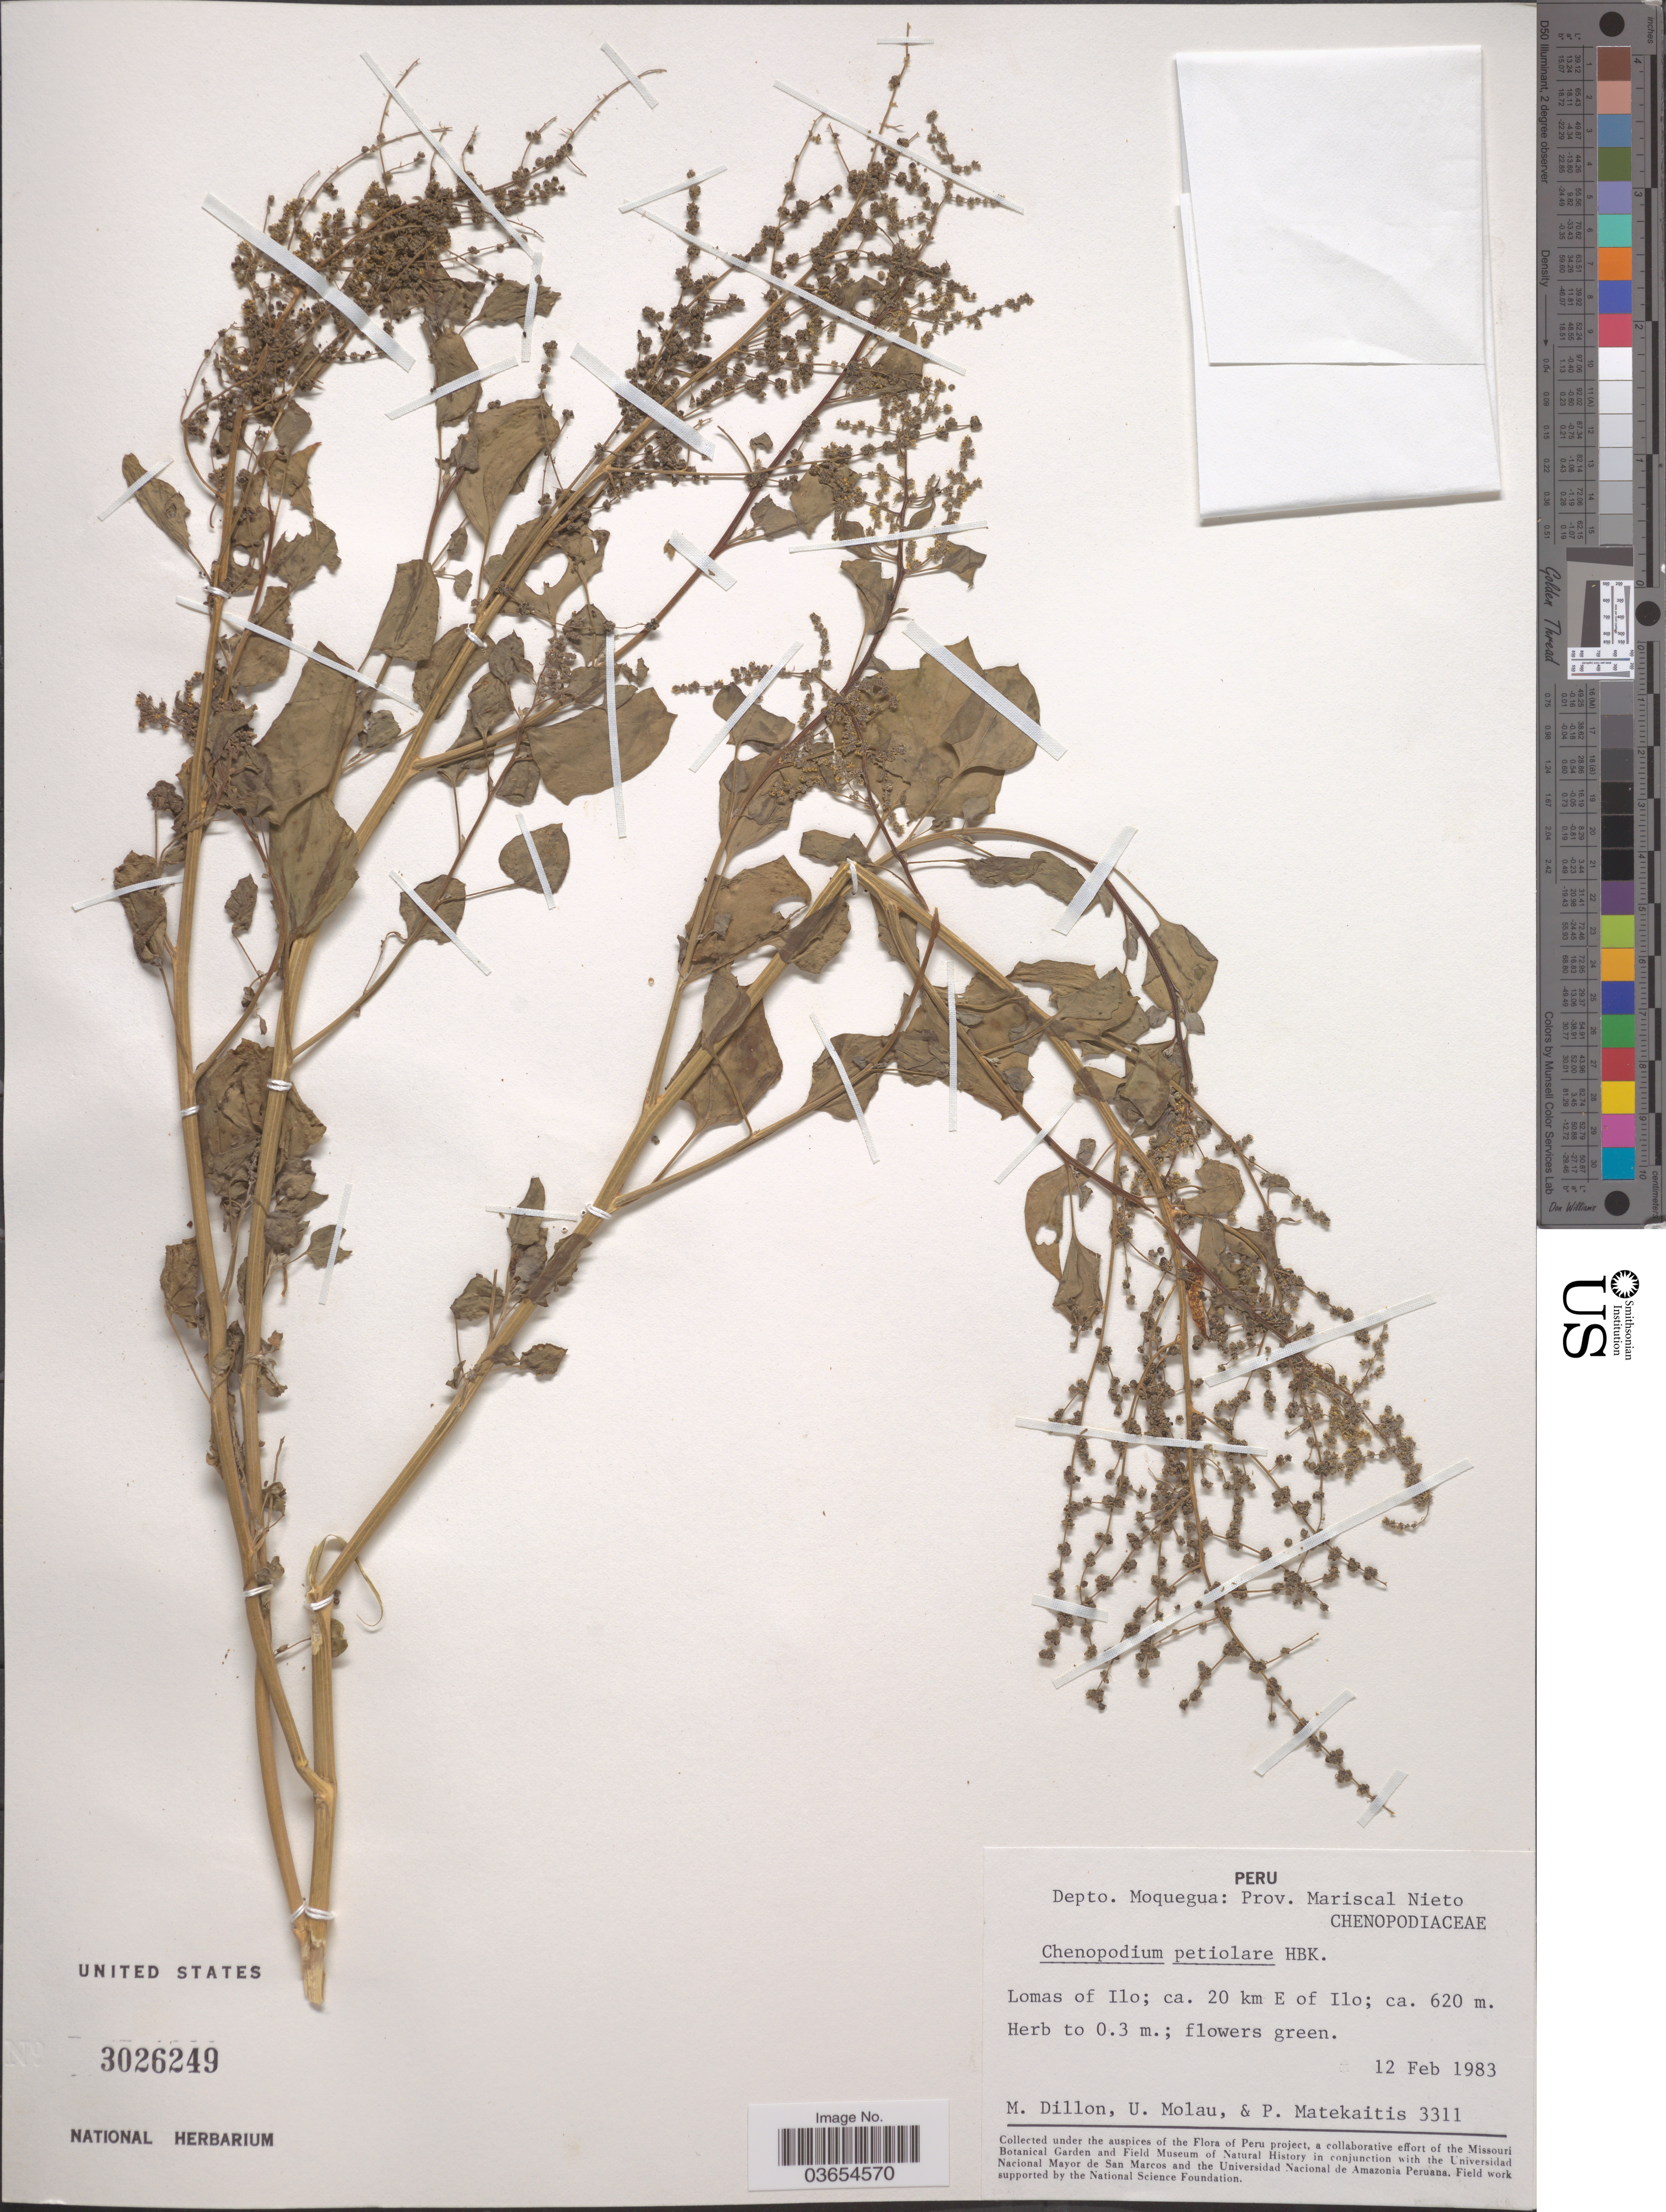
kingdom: Plantae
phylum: Tracheophyta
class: Magnoliopsida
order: Caryophyllales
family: Amaranthaceae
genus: Chenopodium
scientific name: Chenopodium petiolare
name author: Kunth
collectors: M. O. Dillon, U. Molau & P. Matekaitis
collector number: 3311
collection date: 1983-02-12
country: Peru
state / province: Moquegua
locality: Dept. Moquegua: Prov. Mariscal Nieto. Lomas of Ilo; ca. 20 km E of Ilo.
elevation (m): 620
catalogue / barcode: US 3026249